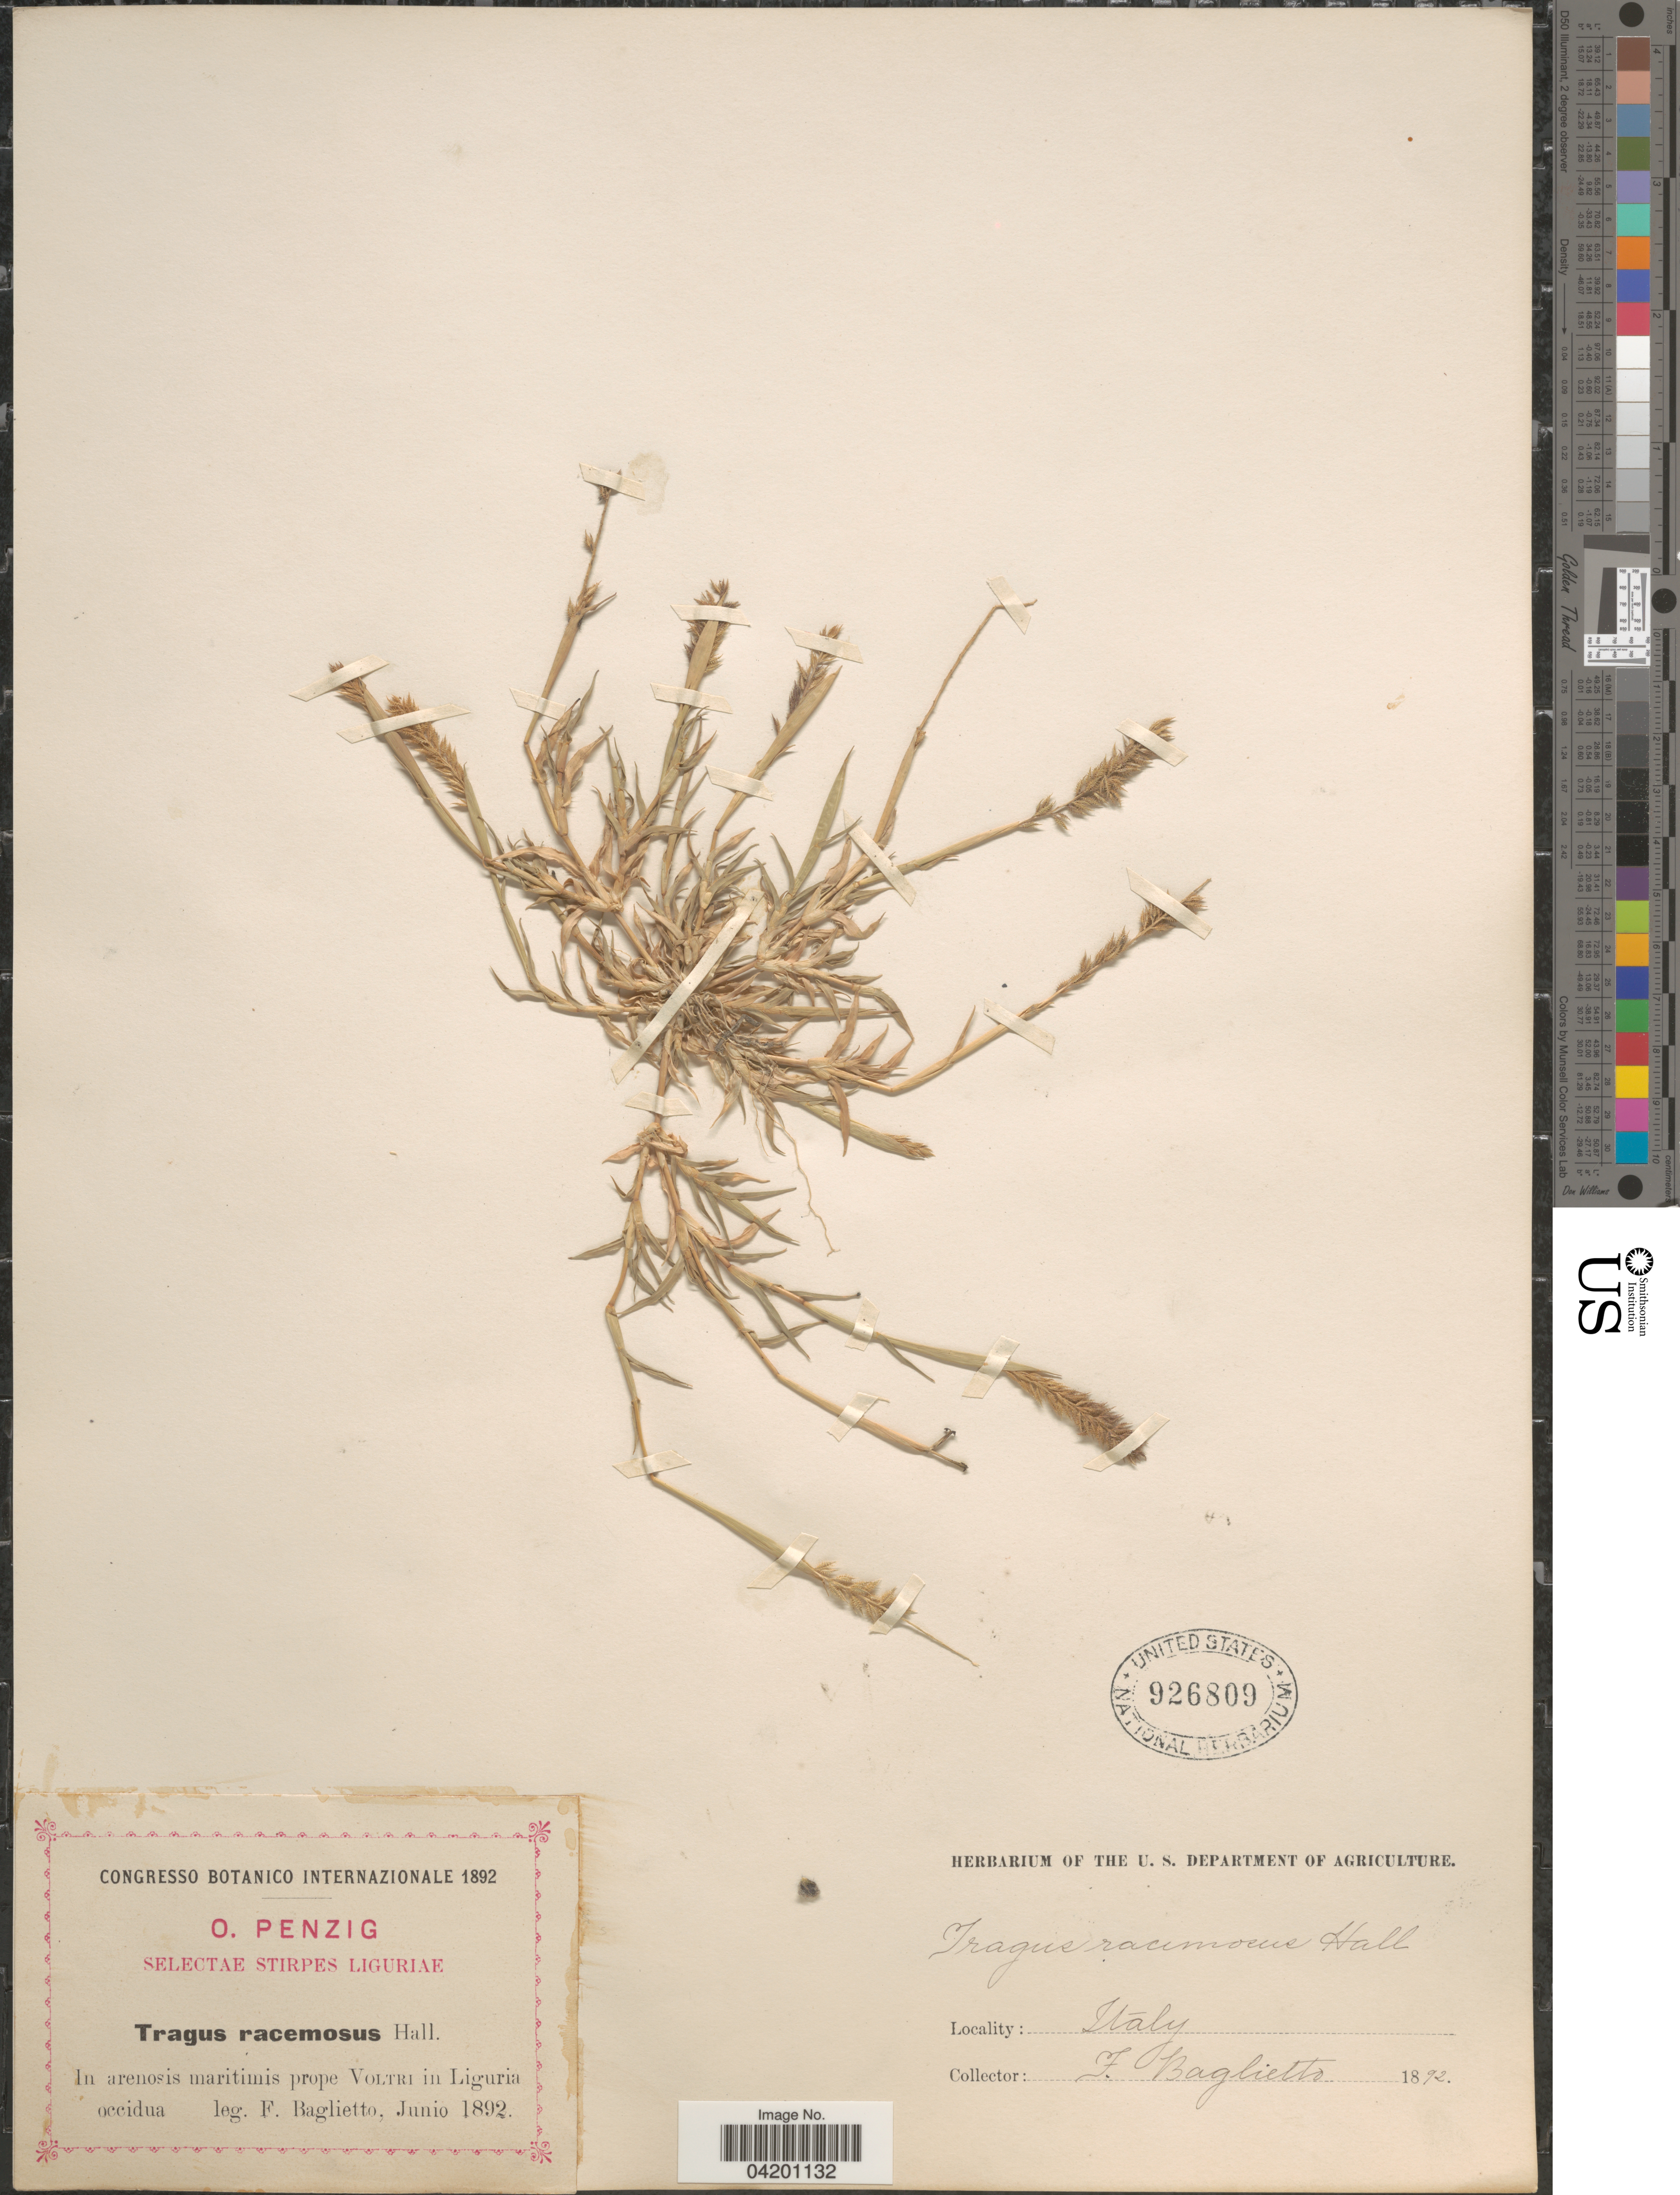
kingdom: Plantae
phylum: Tracheophyta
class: Liliopsida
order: Poales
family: Poaceae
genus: Tragus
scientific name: Tragus racemosus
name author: (L.) All.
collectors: F. Baglietto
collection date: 1892-06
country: Italy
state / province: Liguria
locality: In arenosis maritimis prope Voltri in Liguria occidua.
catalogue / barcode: US 926809